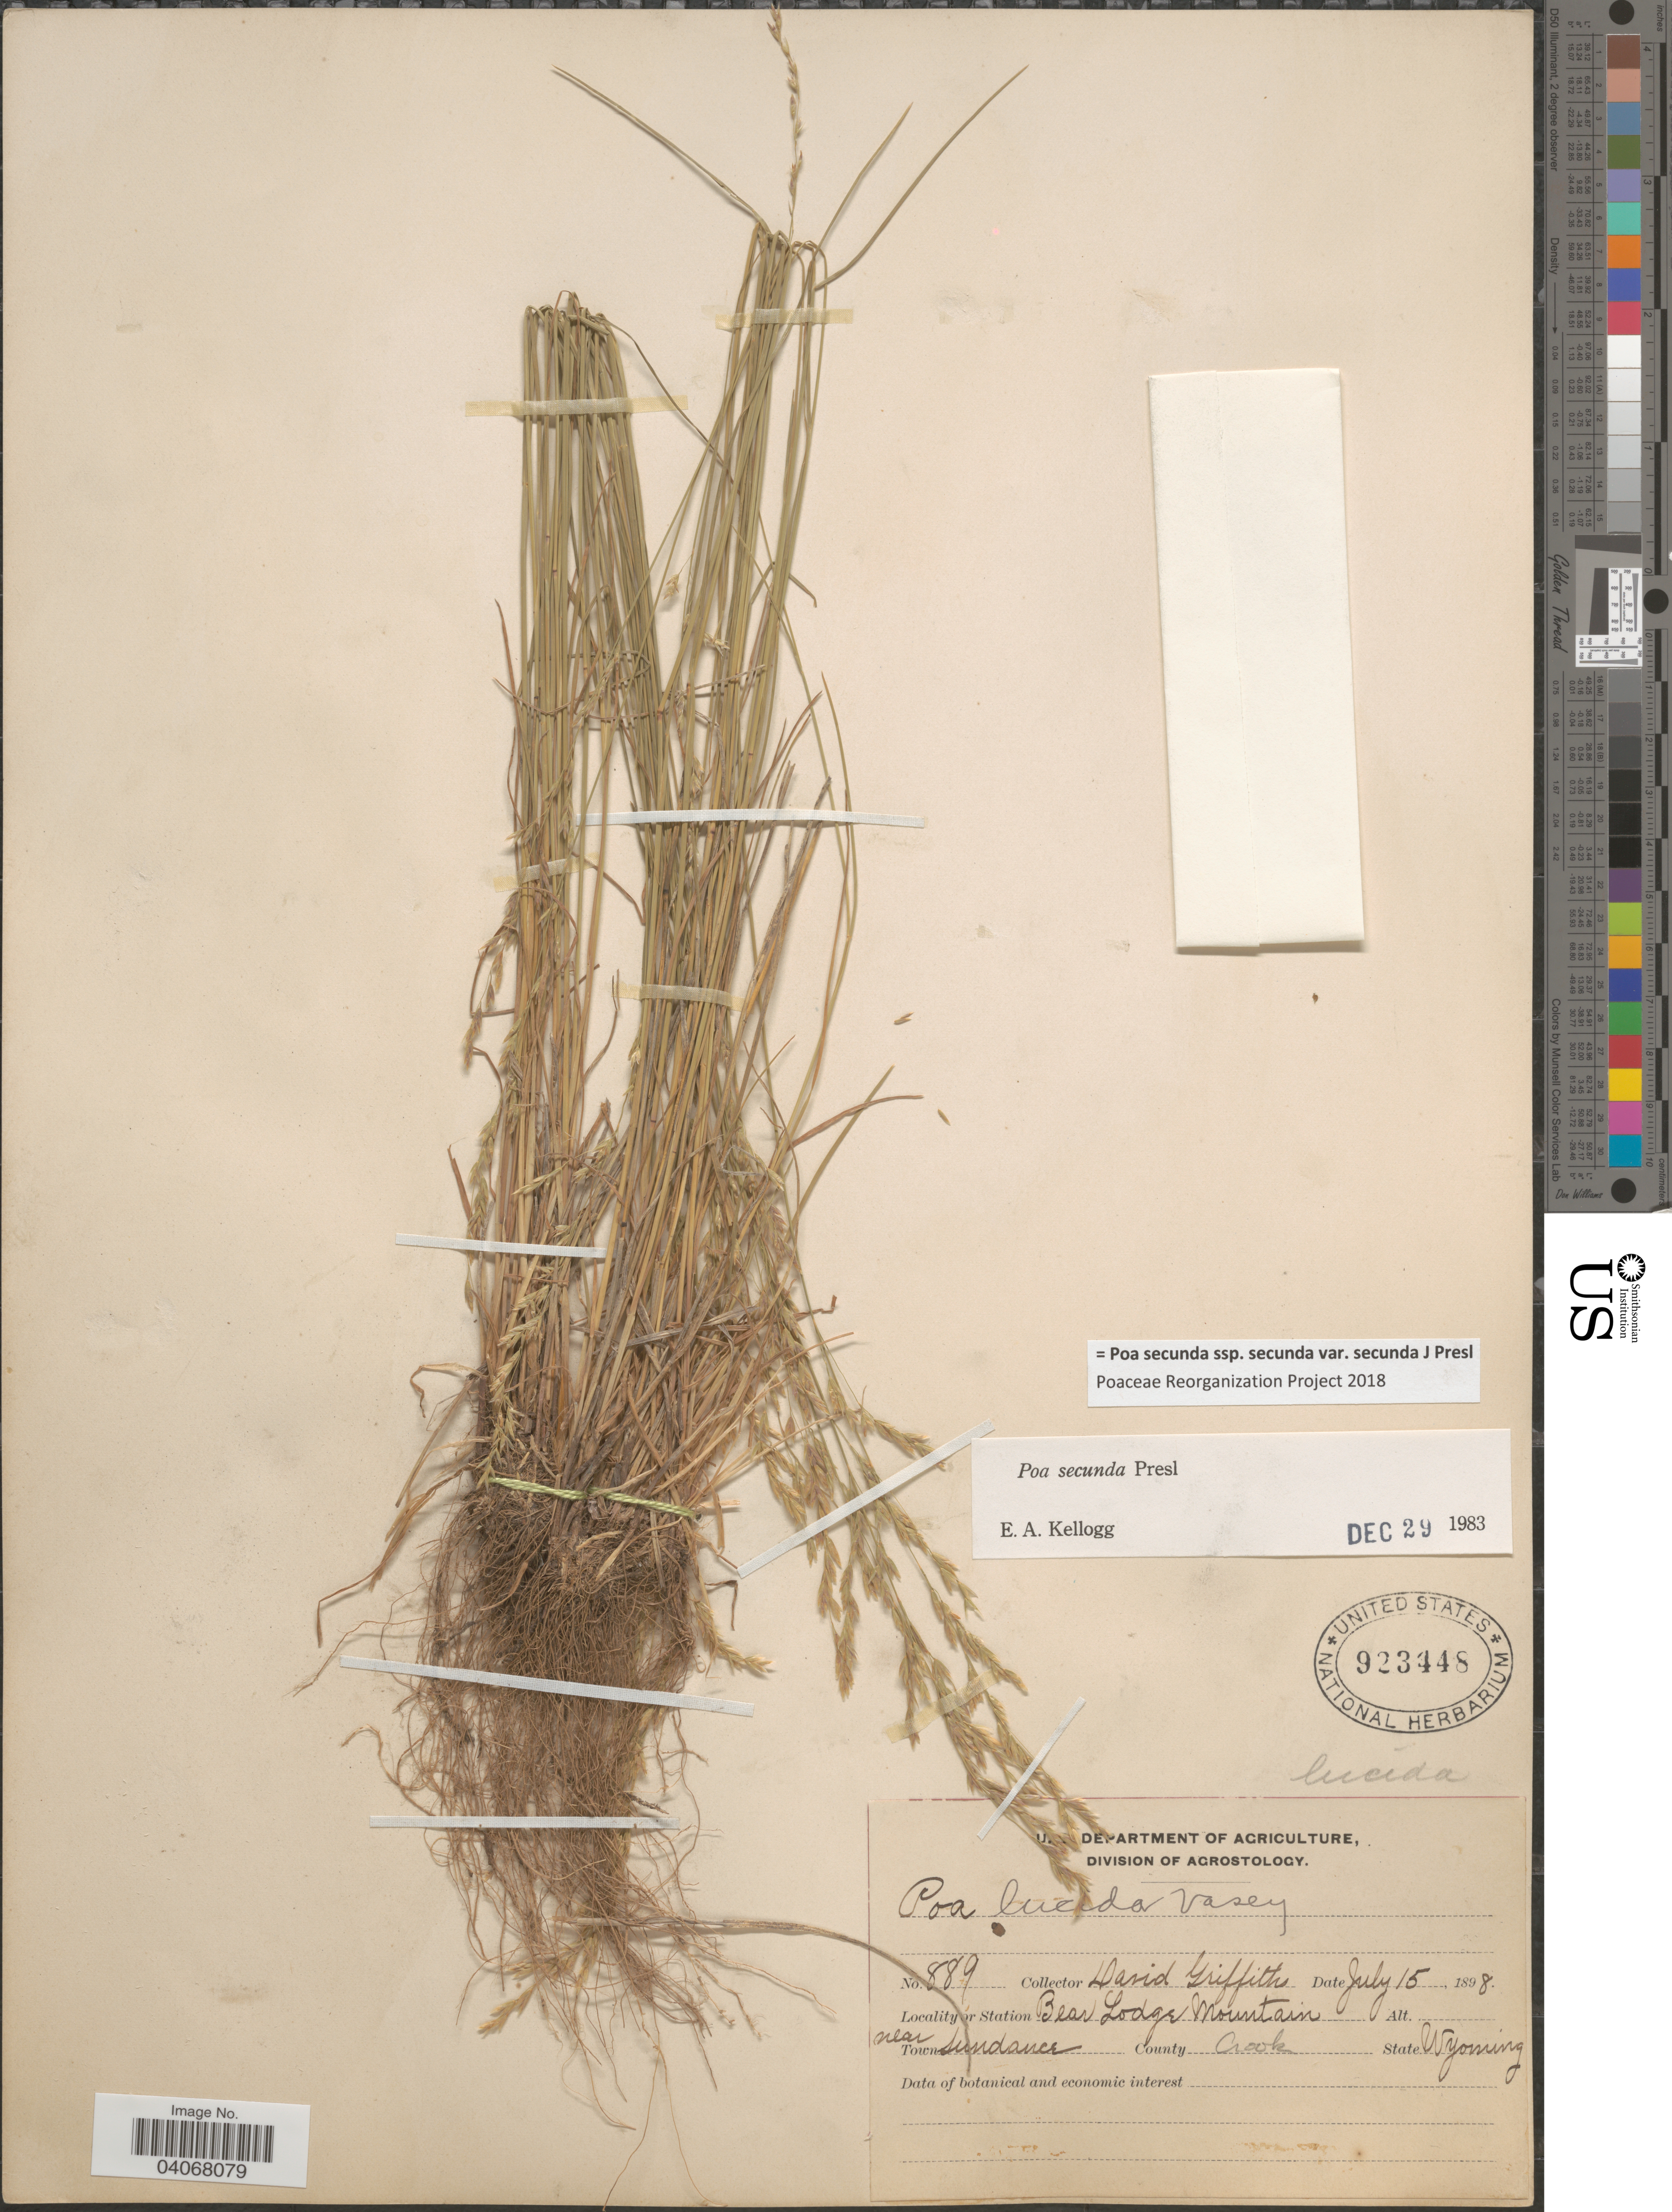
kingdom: Plantae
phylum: Tracheophyta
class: Liliopsida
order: Poales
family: Poaceae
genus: Poa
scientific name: Poa secunda subsp. secunda var. secunda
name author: J. Presl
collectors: D. Griffiths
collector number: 889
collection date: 1898-07-15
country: United States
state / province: Wyoming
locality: Bear Lodge Mountain near Town Sundance. County Crook.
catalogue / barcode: US 923448